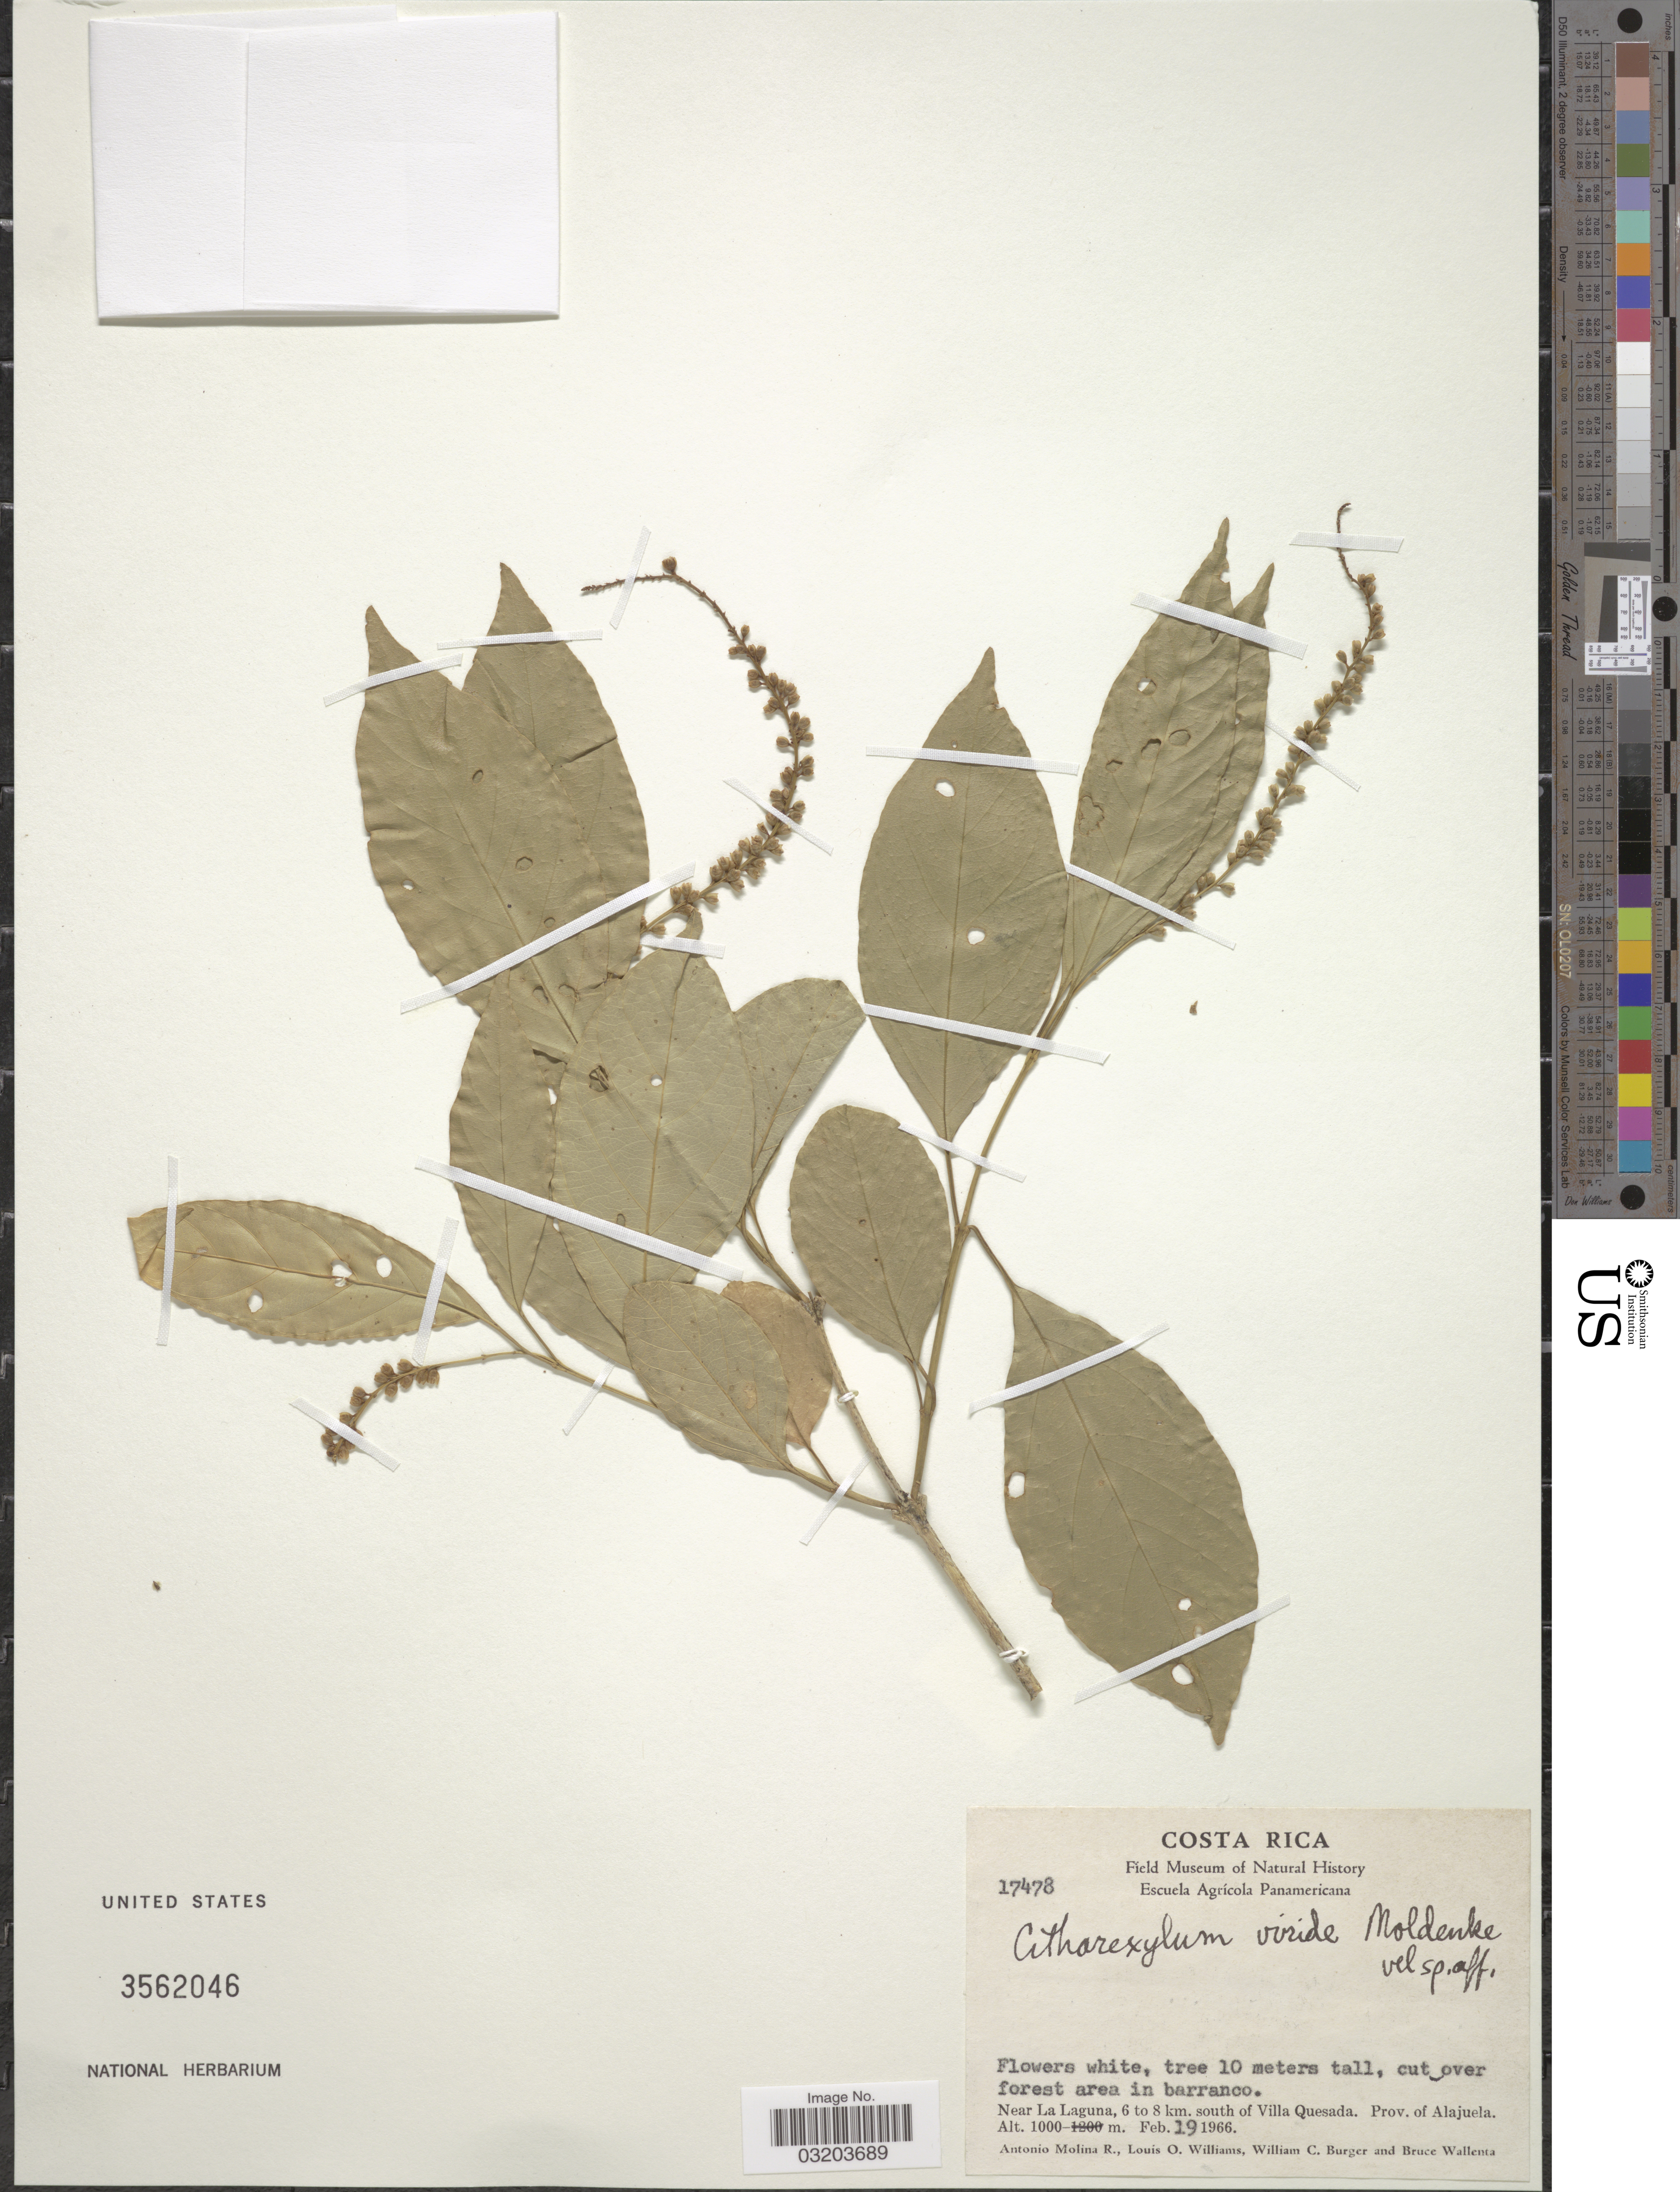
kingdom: Plantae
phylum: Tracheophyta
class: Magnoliopsida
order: Lamiales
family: Verbenaceae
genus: Citharexylum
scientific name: Citharexylum viride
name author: Moldenke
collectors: A. Molina R., L. O. Williams, W. Burger & B. Wallenta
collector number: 17478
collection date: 1966-02-19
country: Costa Rica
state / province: Alajuela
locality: Near La Laguna, 6 to 8 km. south of Villa Quesada.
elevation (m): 1000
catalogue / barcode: US 3562046